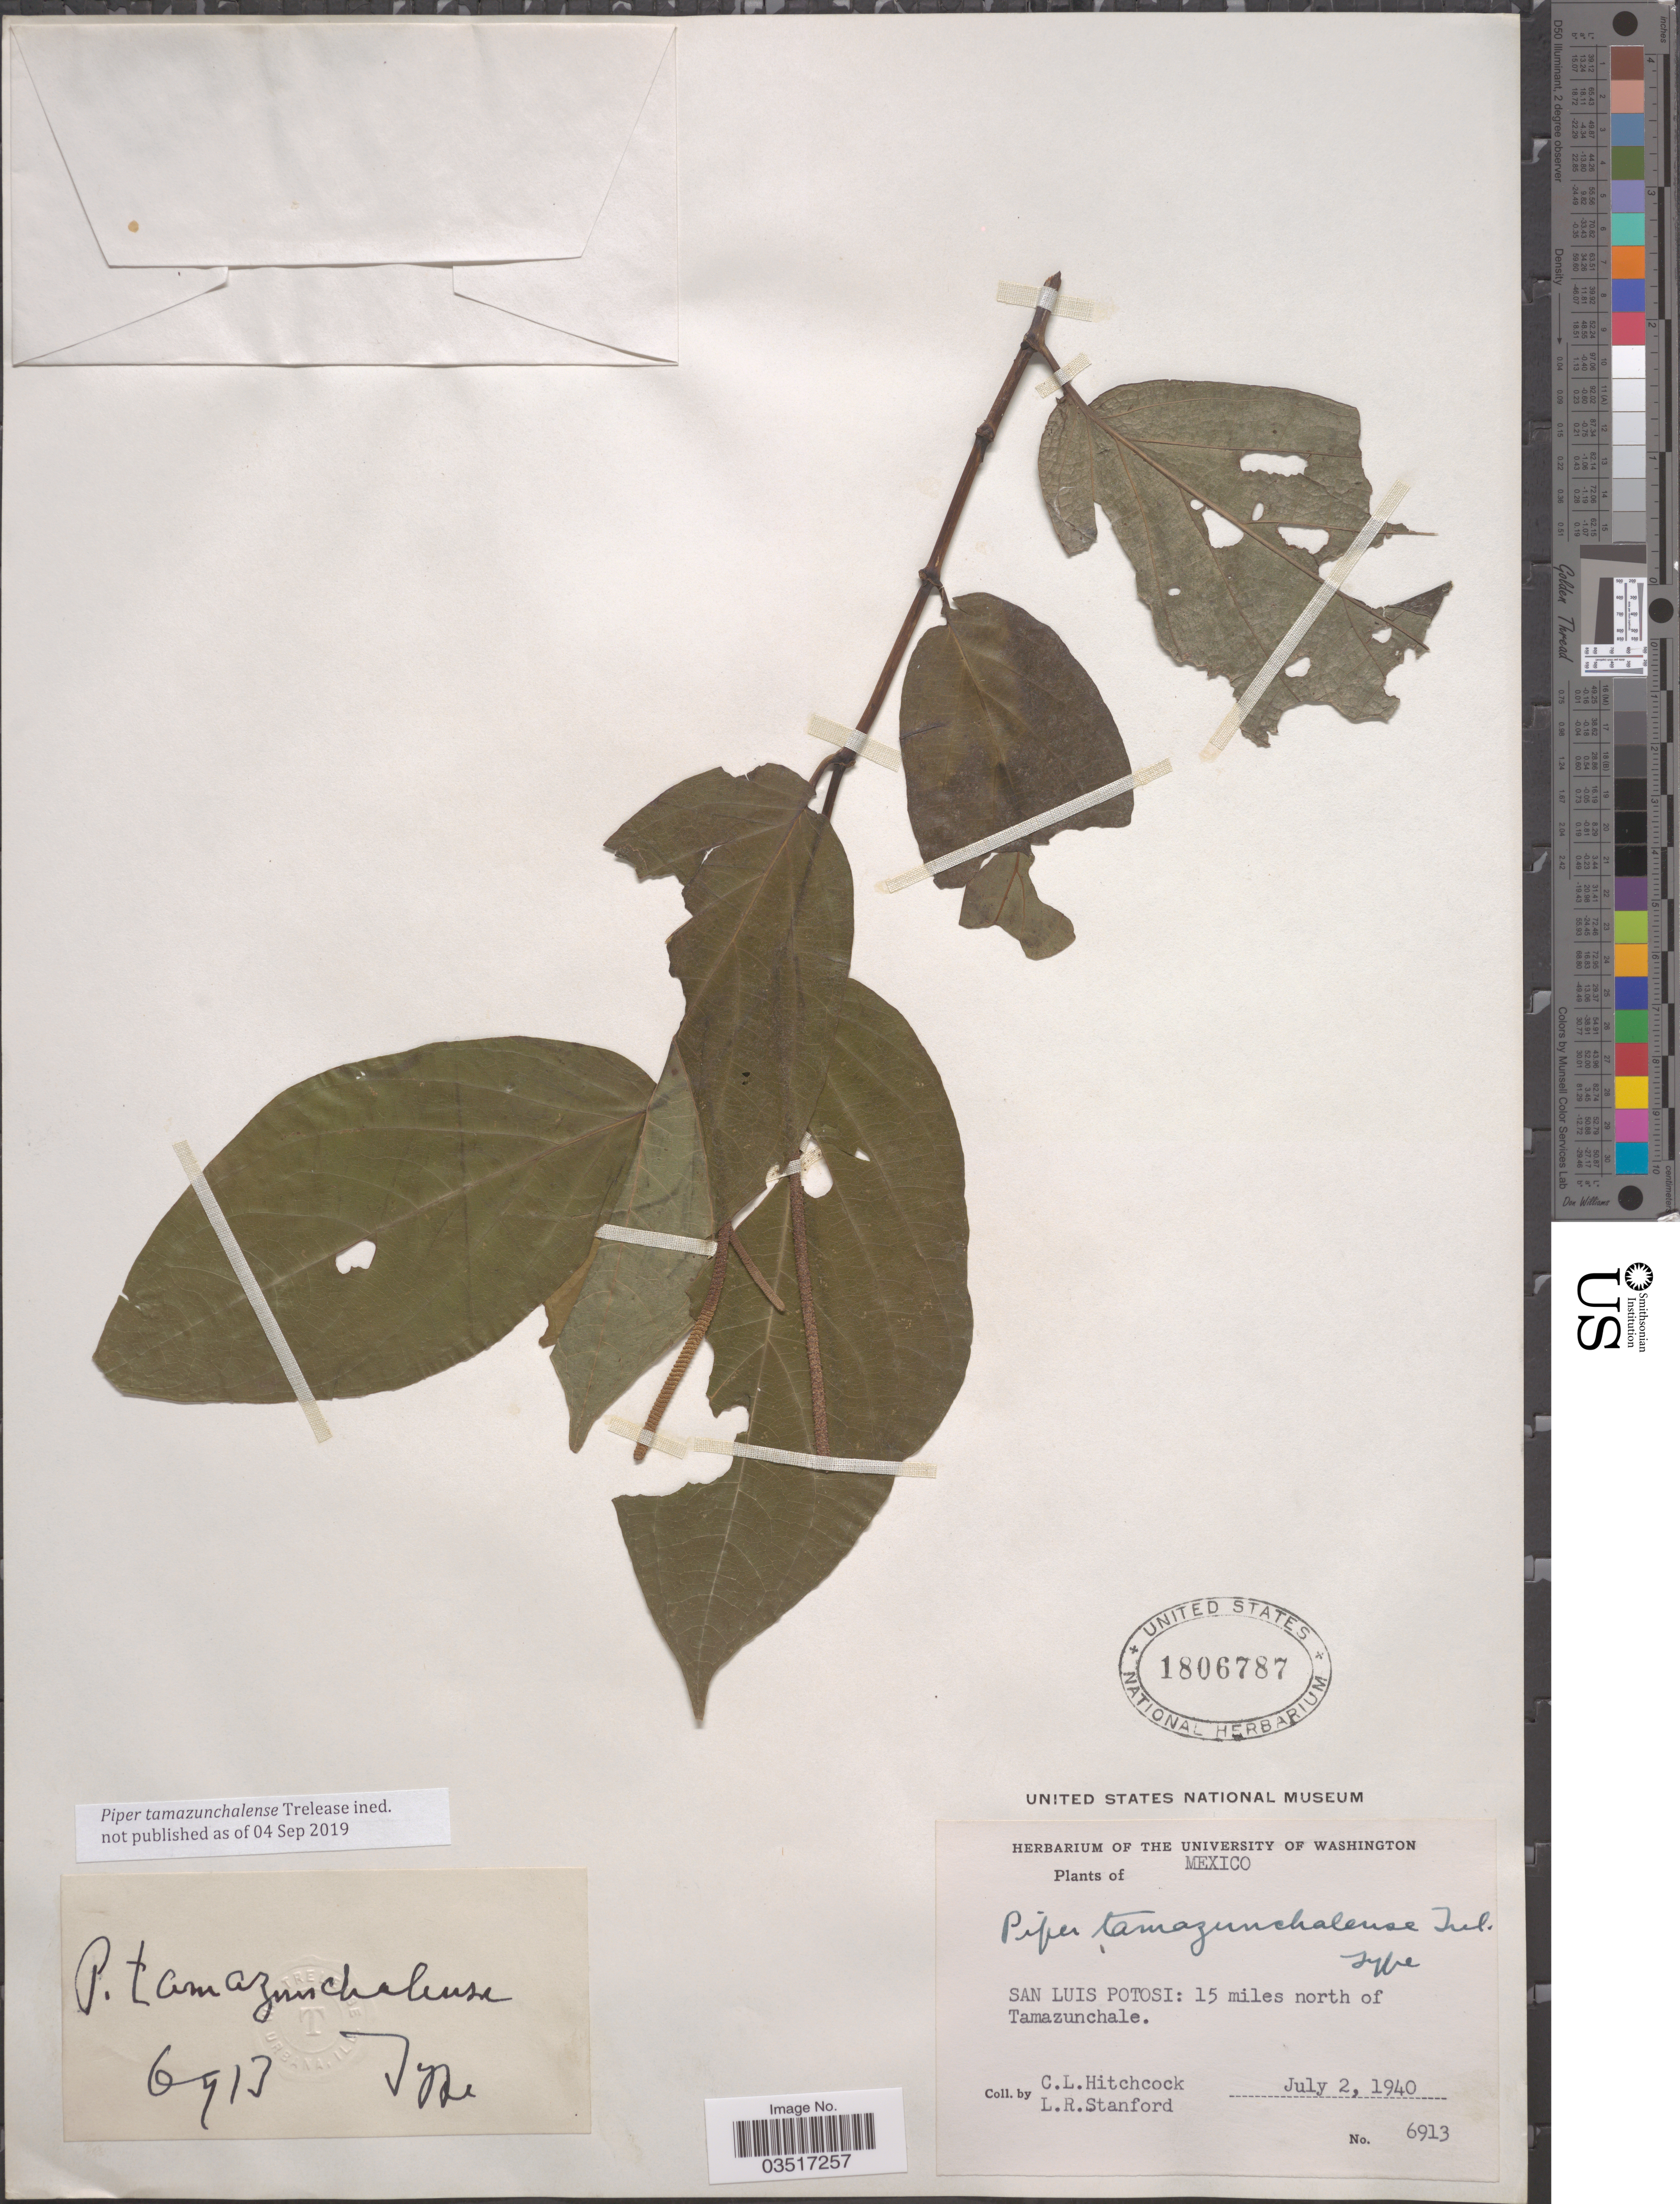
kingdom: Plantae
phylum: Tracheophyta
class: Magnoliopsida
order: Piperales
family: Piperaceae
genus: Piper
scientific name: Piper sp.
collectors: C. L. Hitchcock & L. R. Stanford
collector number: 6913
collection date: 1940-07-02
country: Mexico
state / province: San Luis Potosí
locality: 15 miles north of Tamazunchale.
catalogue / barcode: US 1806787